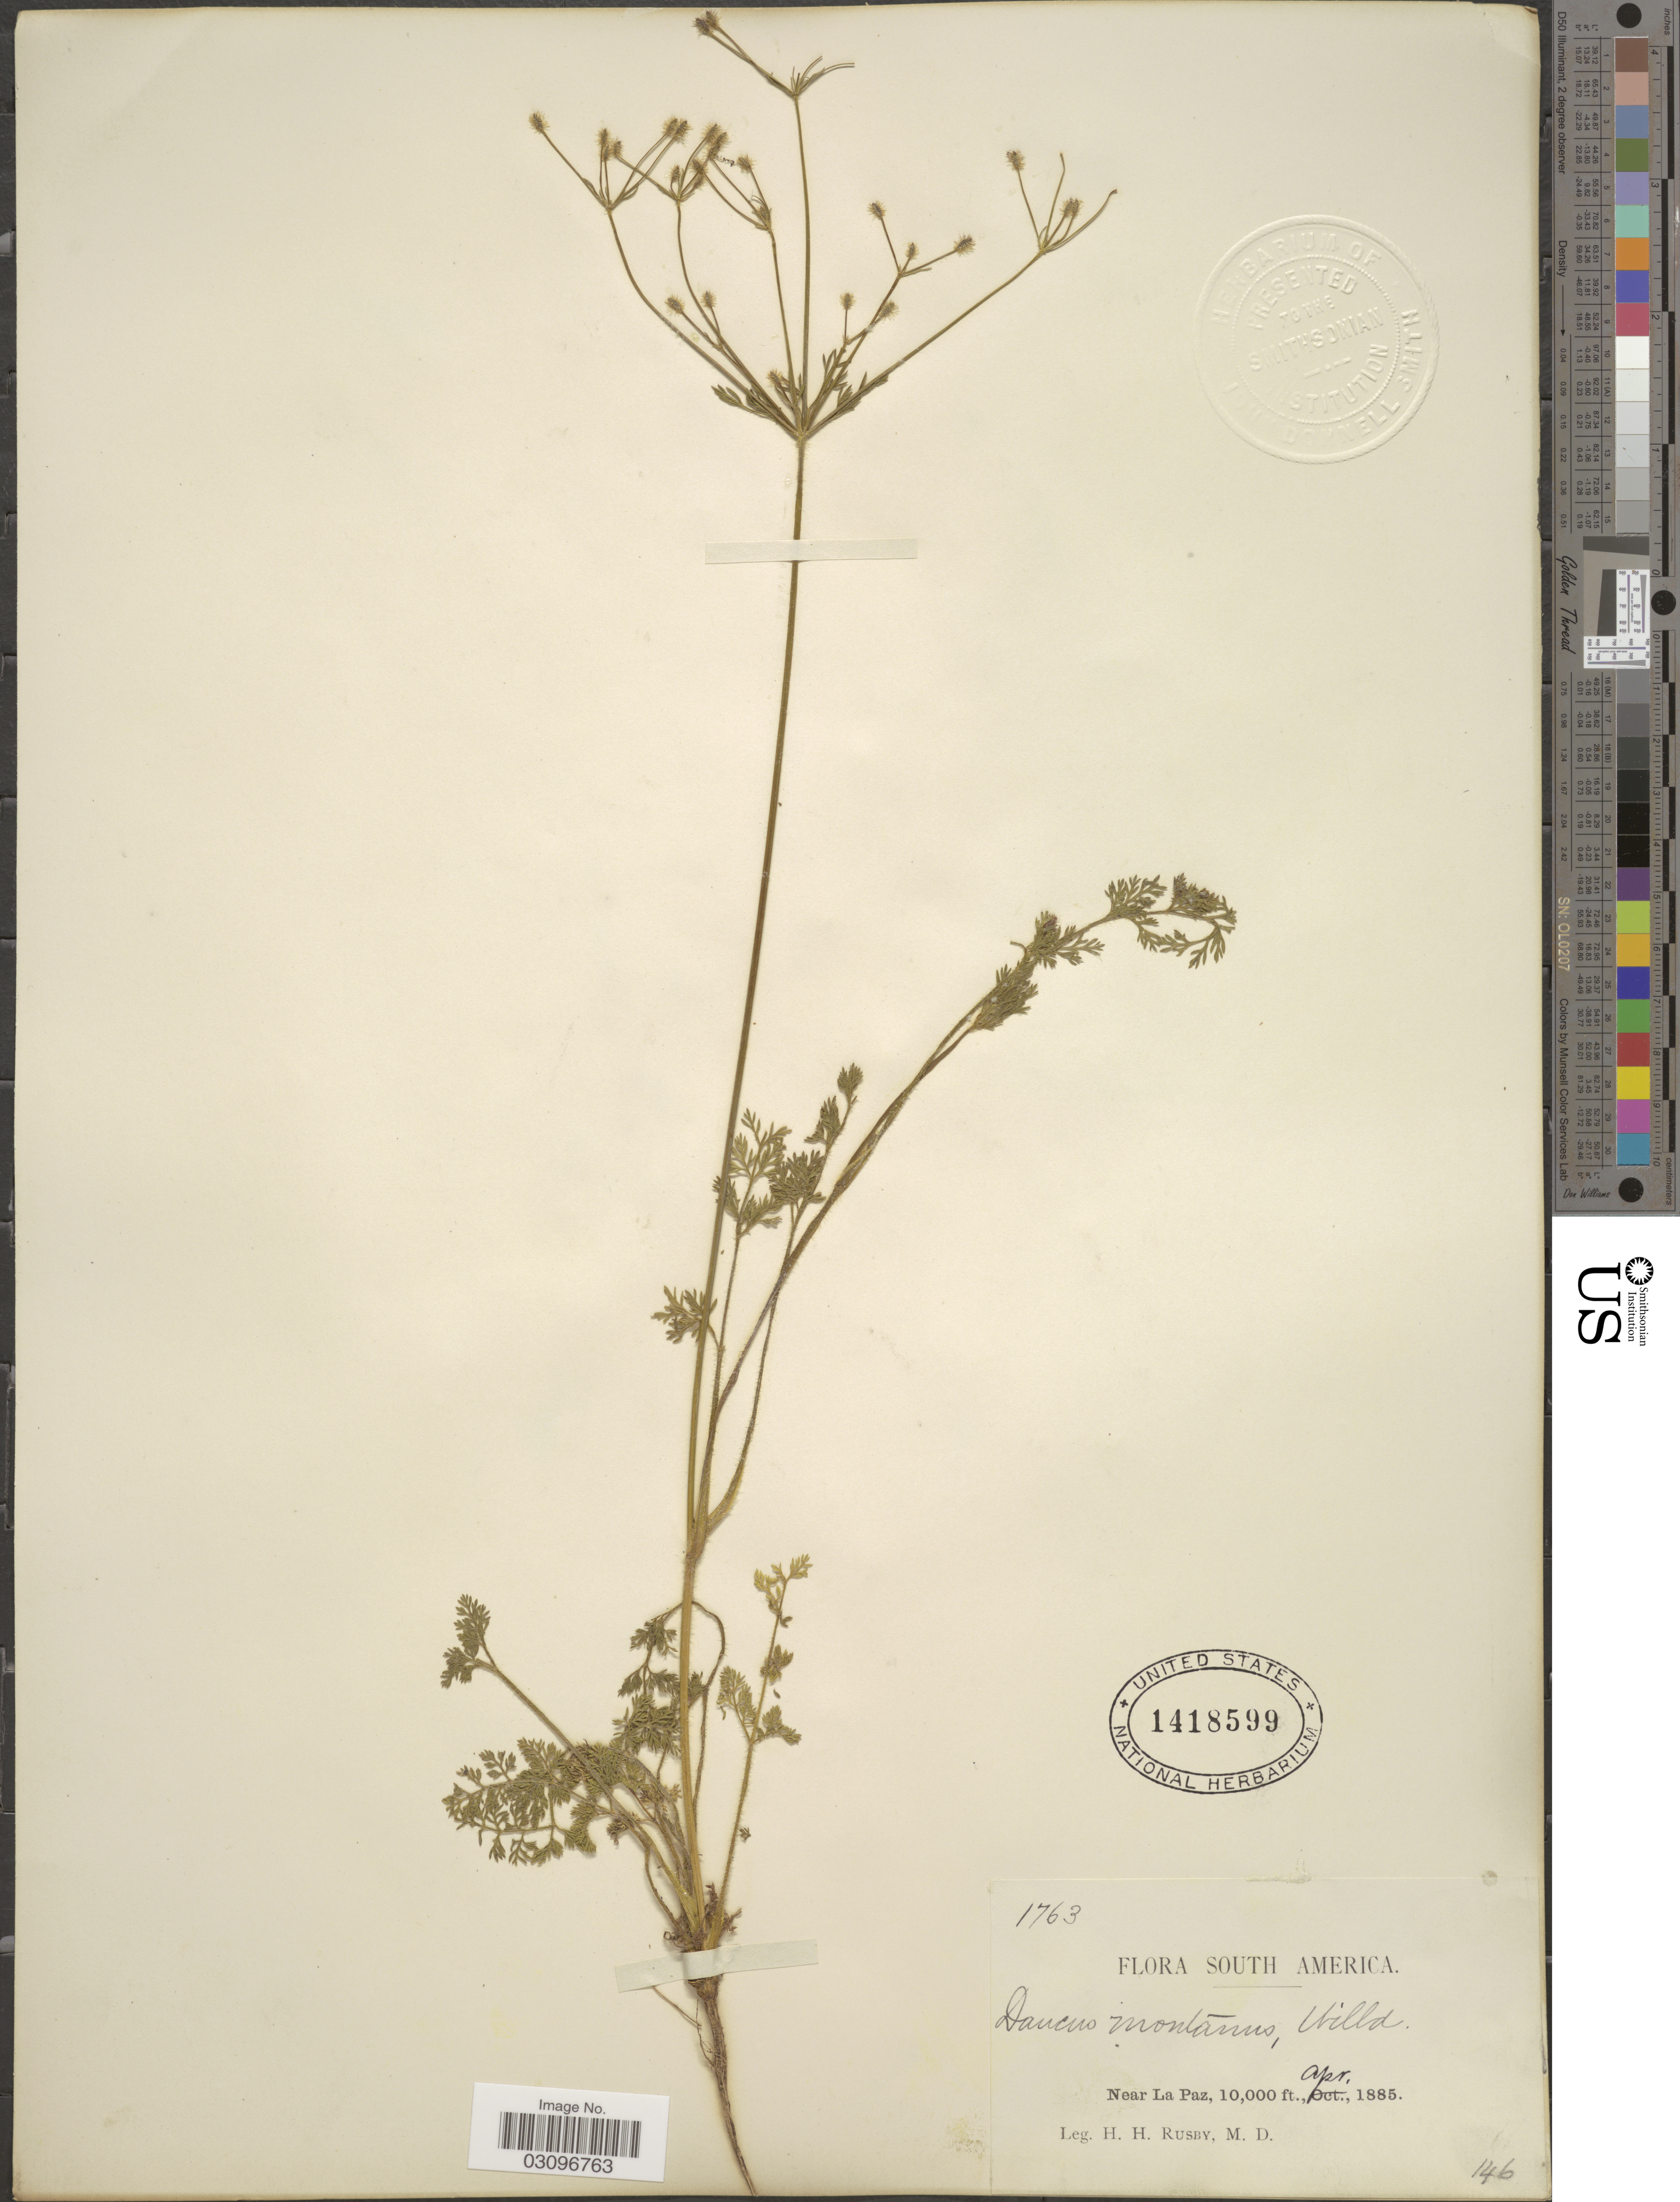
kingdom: Plantae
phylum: Tracheophyta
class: Magnoliopsida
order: Apiales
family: Apiaceae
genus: Daucus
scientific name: Daucus montanus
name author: Humb. & Bonpl. ex Spreng.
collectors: H. H. Rusby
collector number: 1763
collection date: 1885-04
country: Bolivia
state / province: La Paz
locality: Near La Paz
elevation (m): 3048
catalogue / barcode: US 1418599